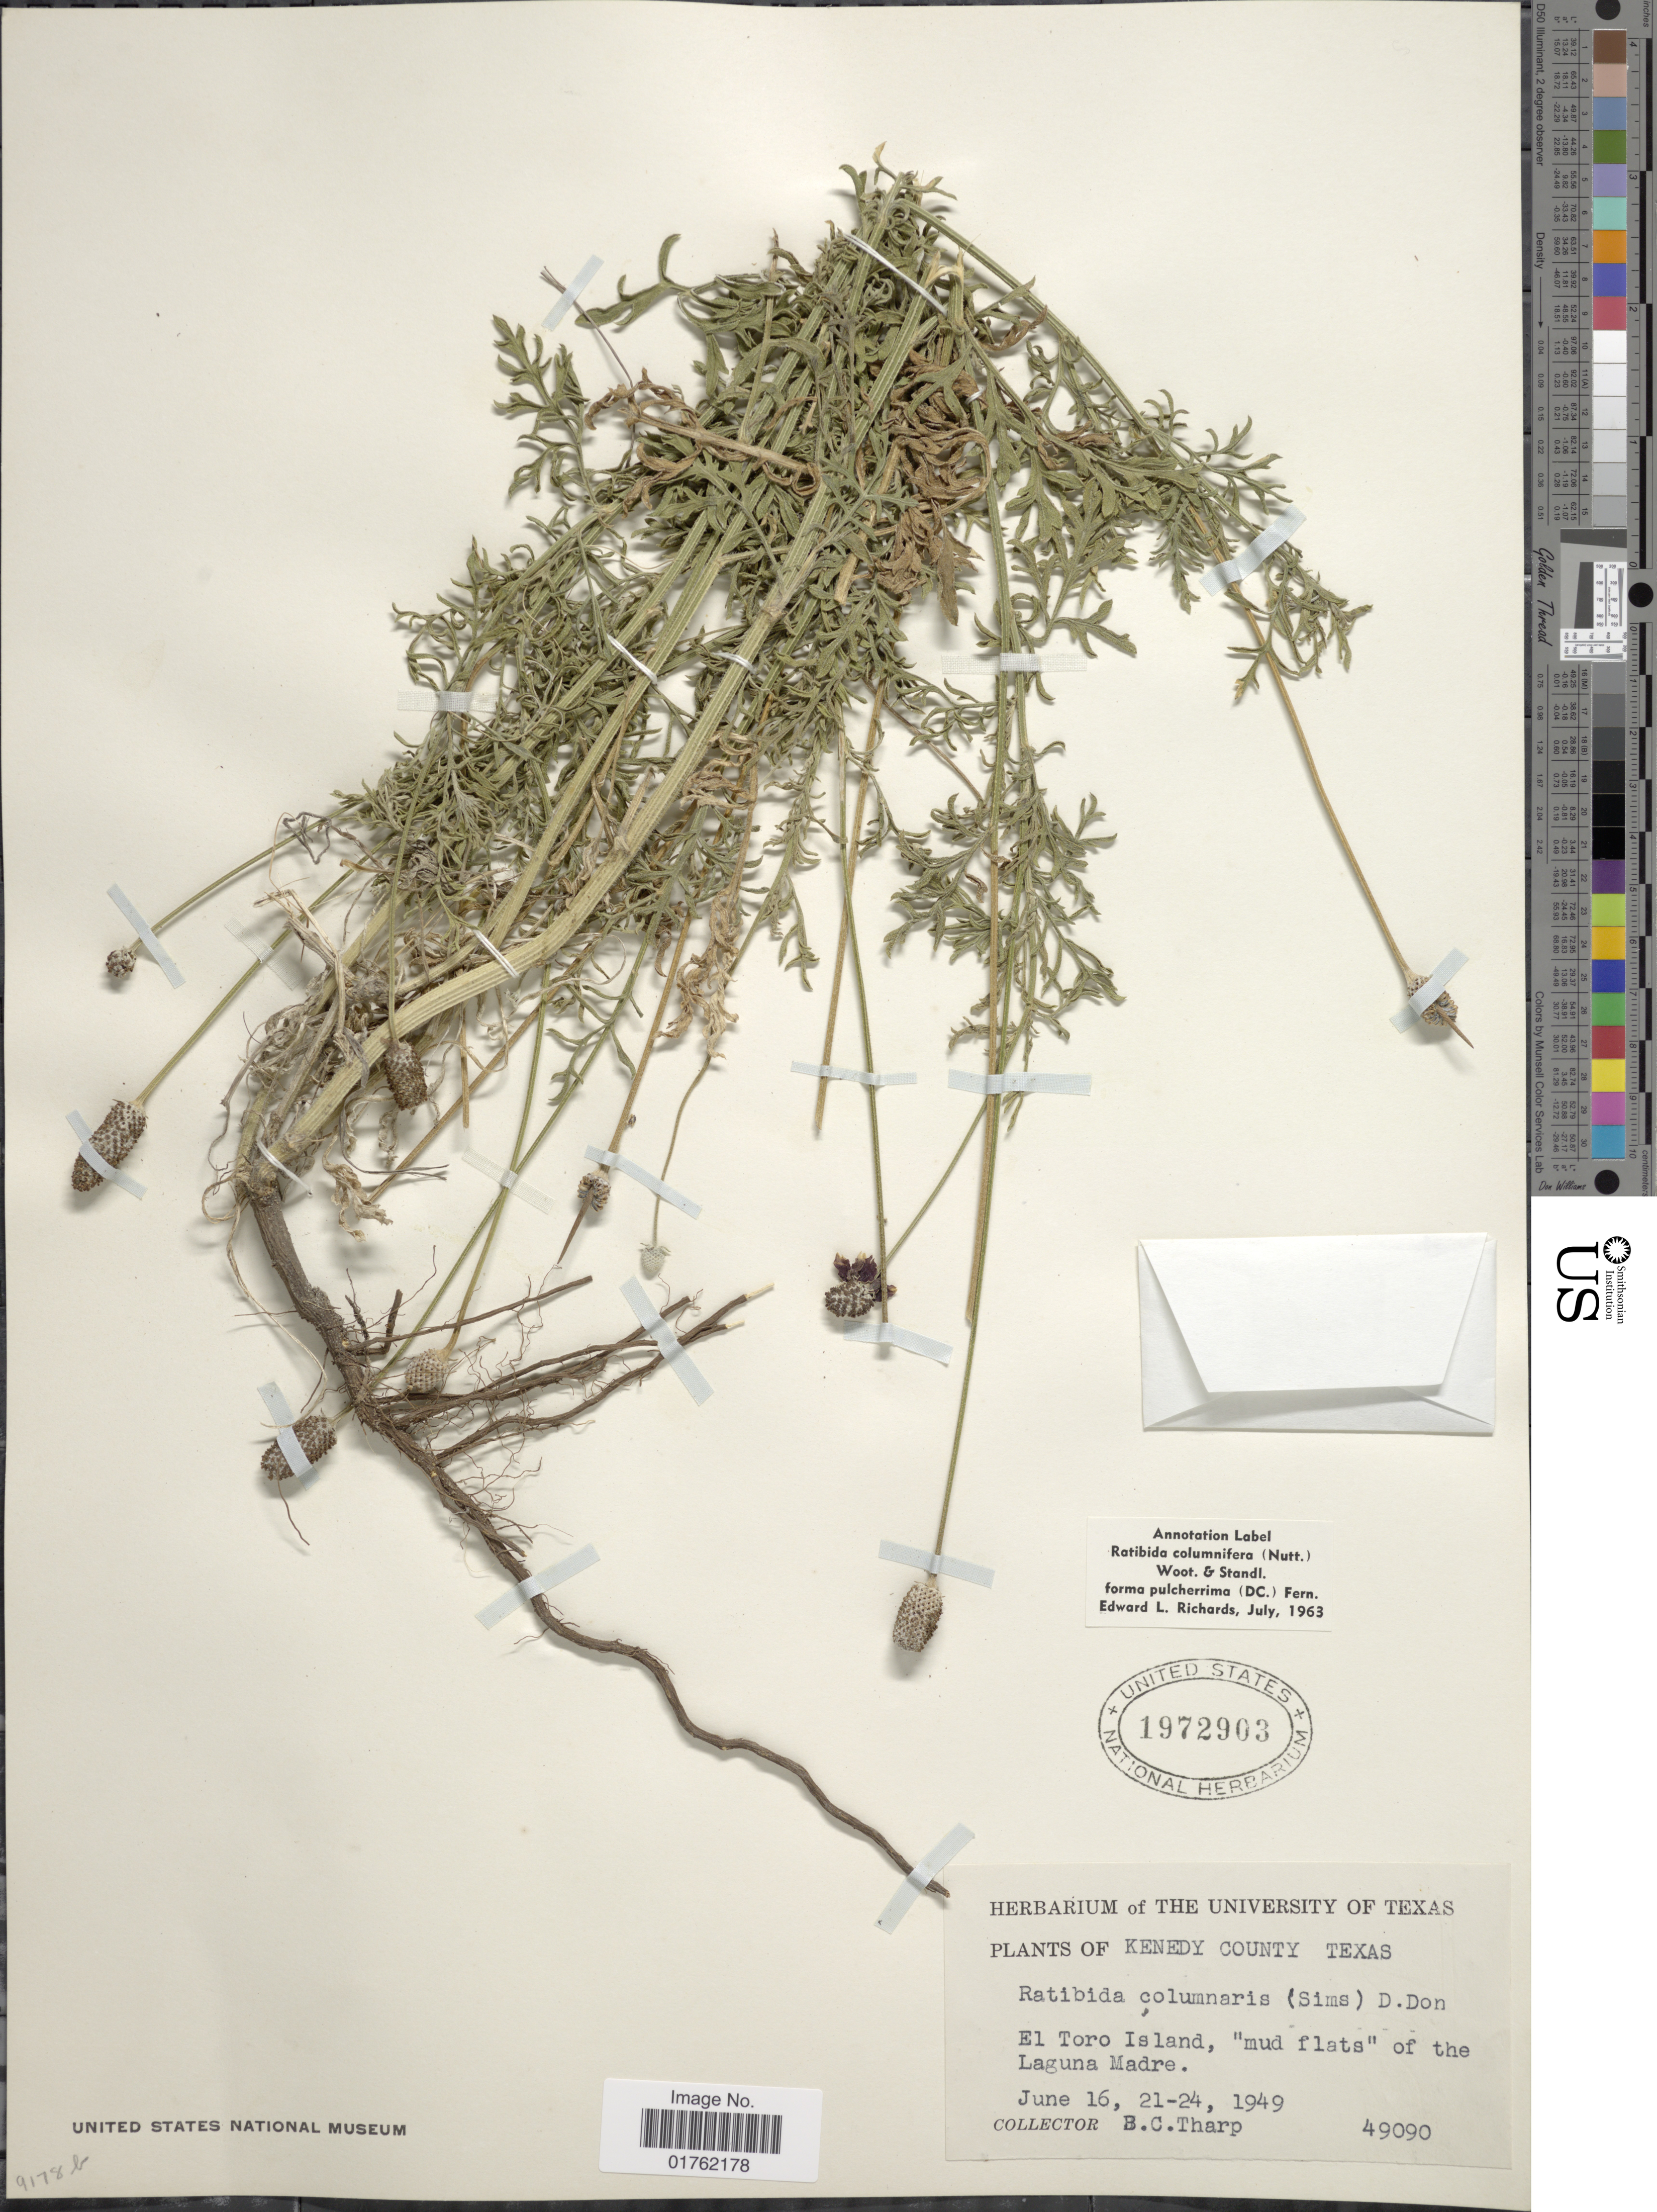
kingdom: Plantae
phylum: Tracheophyta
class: Magnoliopsida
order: Asterales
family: Asteraceae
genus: Ratibida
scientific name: Ratibida columnaris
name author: (Pursh) D. Don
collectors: B. C. Tharp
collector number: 49090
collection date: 1949-06-16/1949-06-24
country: United States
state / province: Texas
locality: Kenedy County, El Toro Island, 'mud flats' of the Laguna Madre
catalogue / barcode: US 1972903